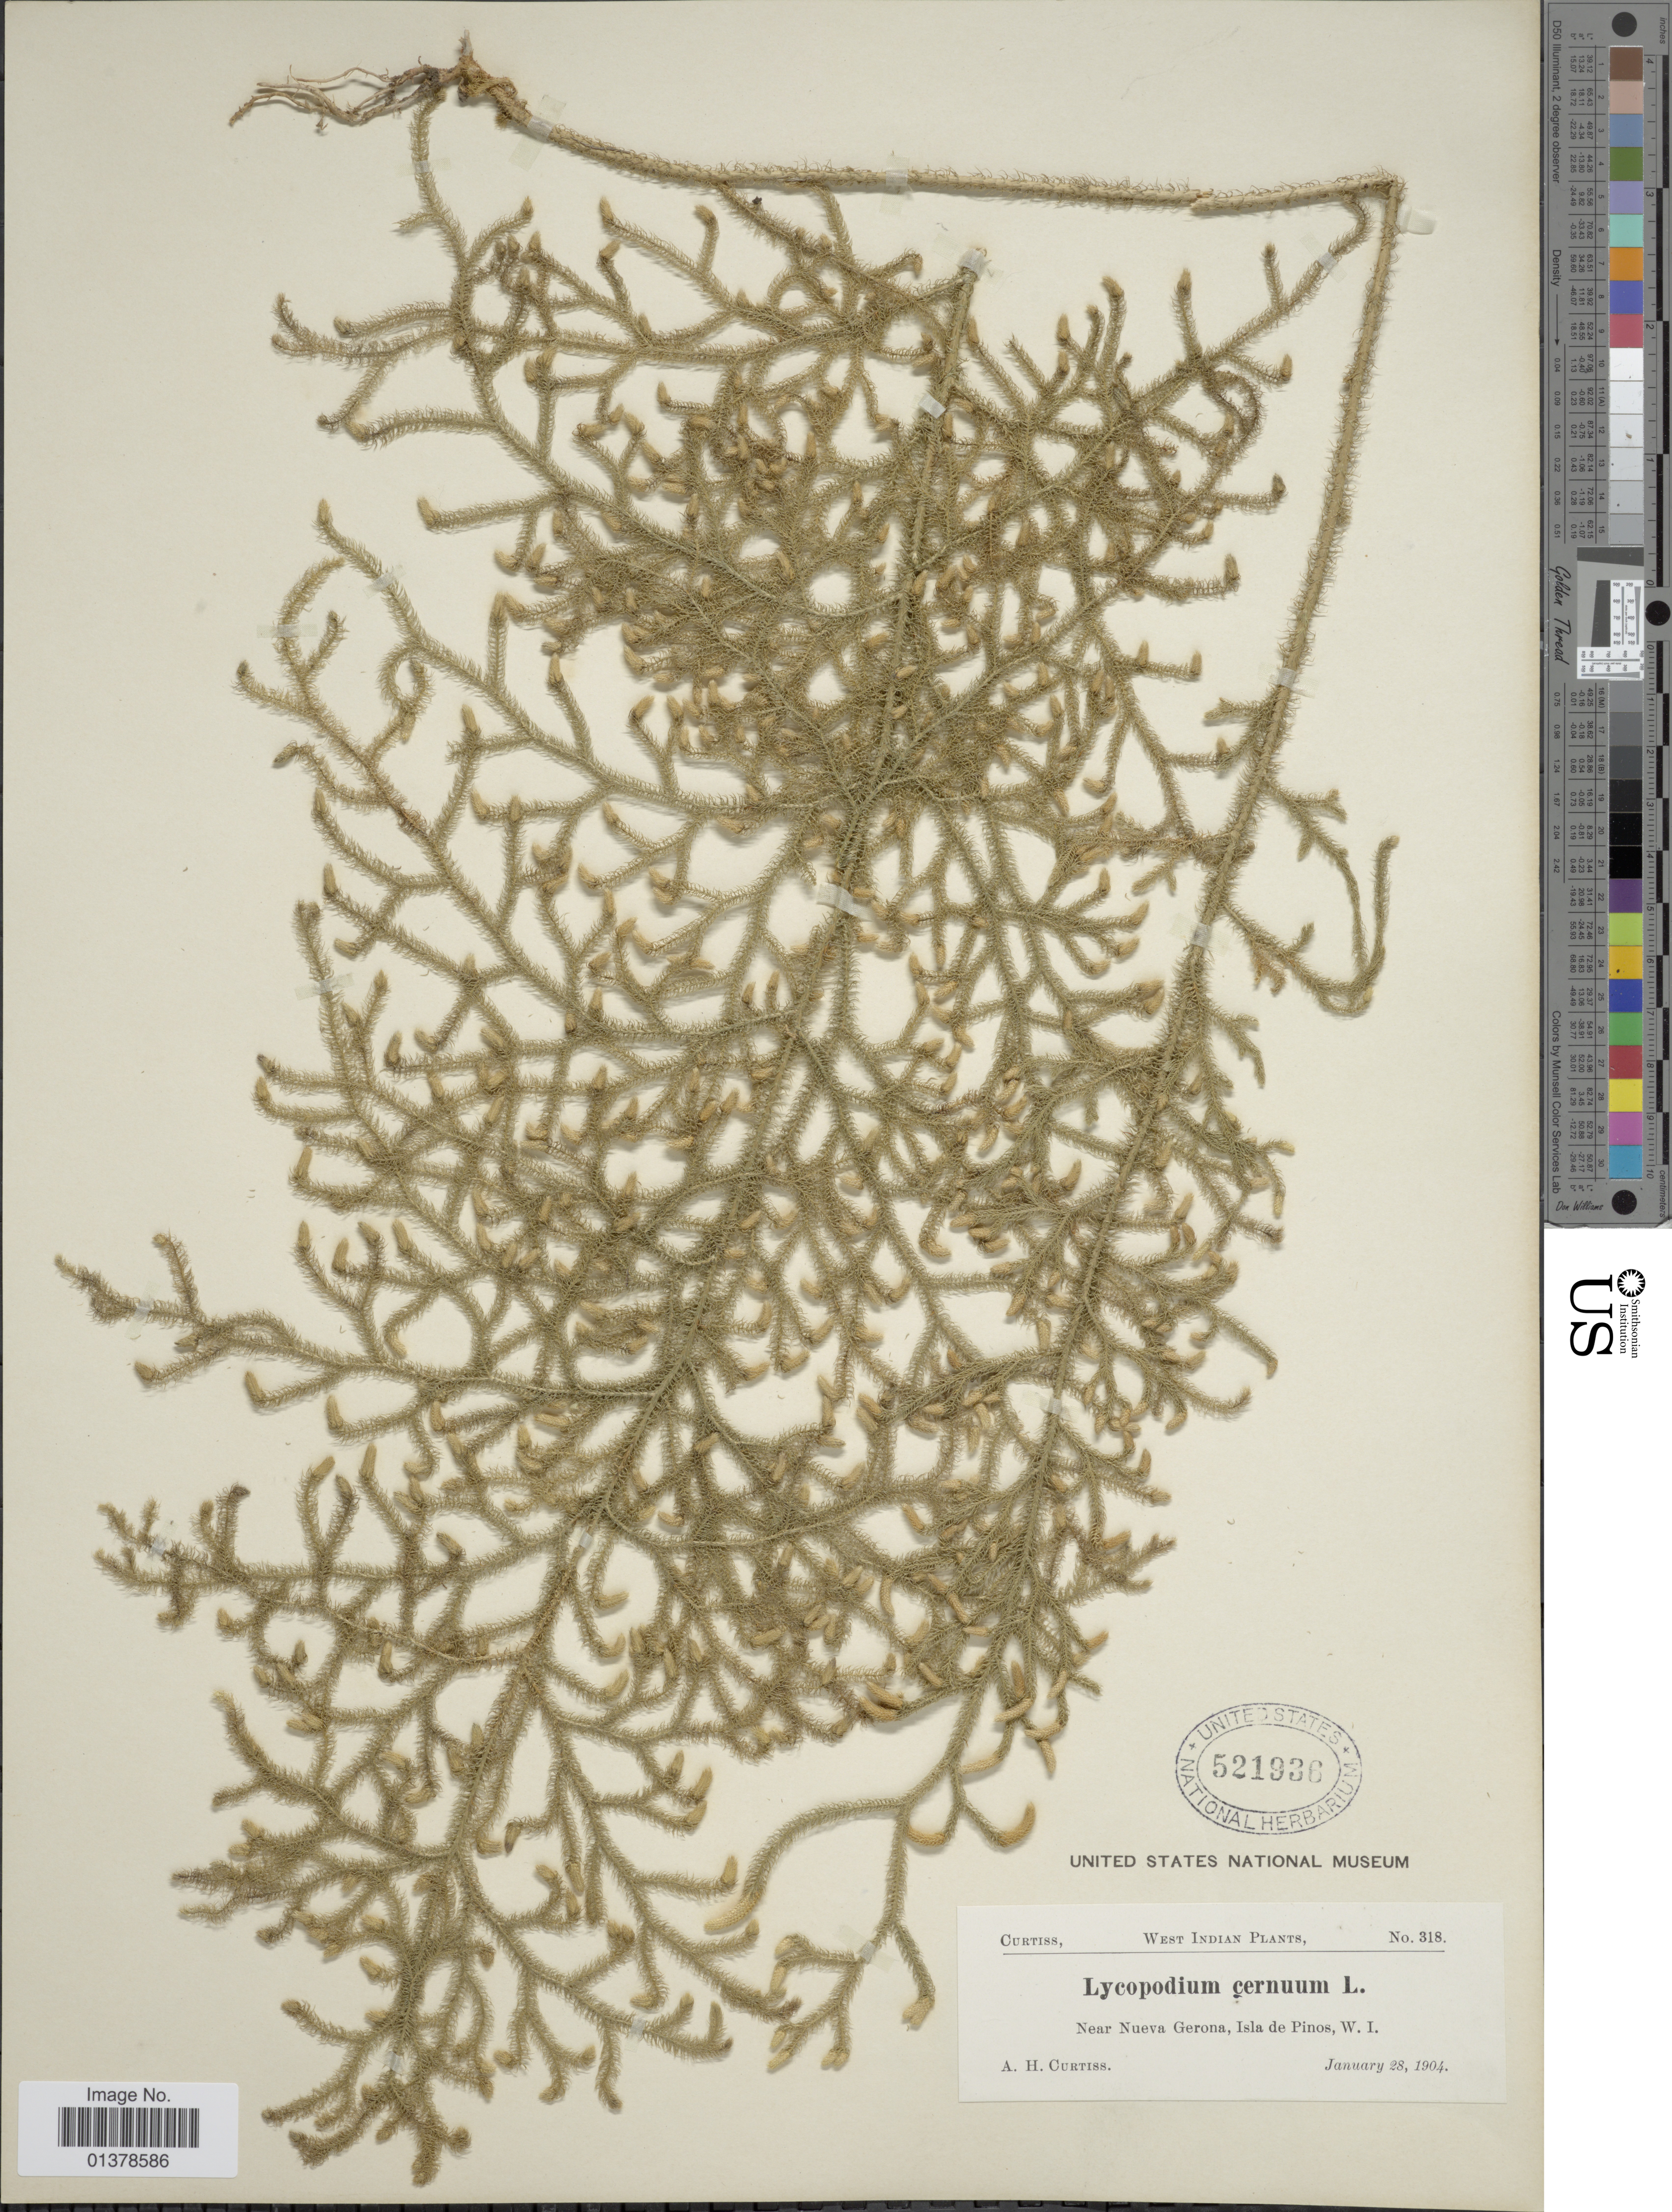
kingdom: Plantae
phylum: Tracheophyta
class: Lycopodiopsida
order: Lycopodiales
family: Lycopodiaceae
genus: Palhinhaea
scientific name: Palhinhaea cernua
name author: (L.) Vasc. & Franco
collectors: A. H. Curtiss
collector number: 318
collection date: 1904-01-28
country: Cuba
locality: West Indies, Near Neava Gerona, Isla de Pinos, W.I.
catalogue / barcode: US 521936